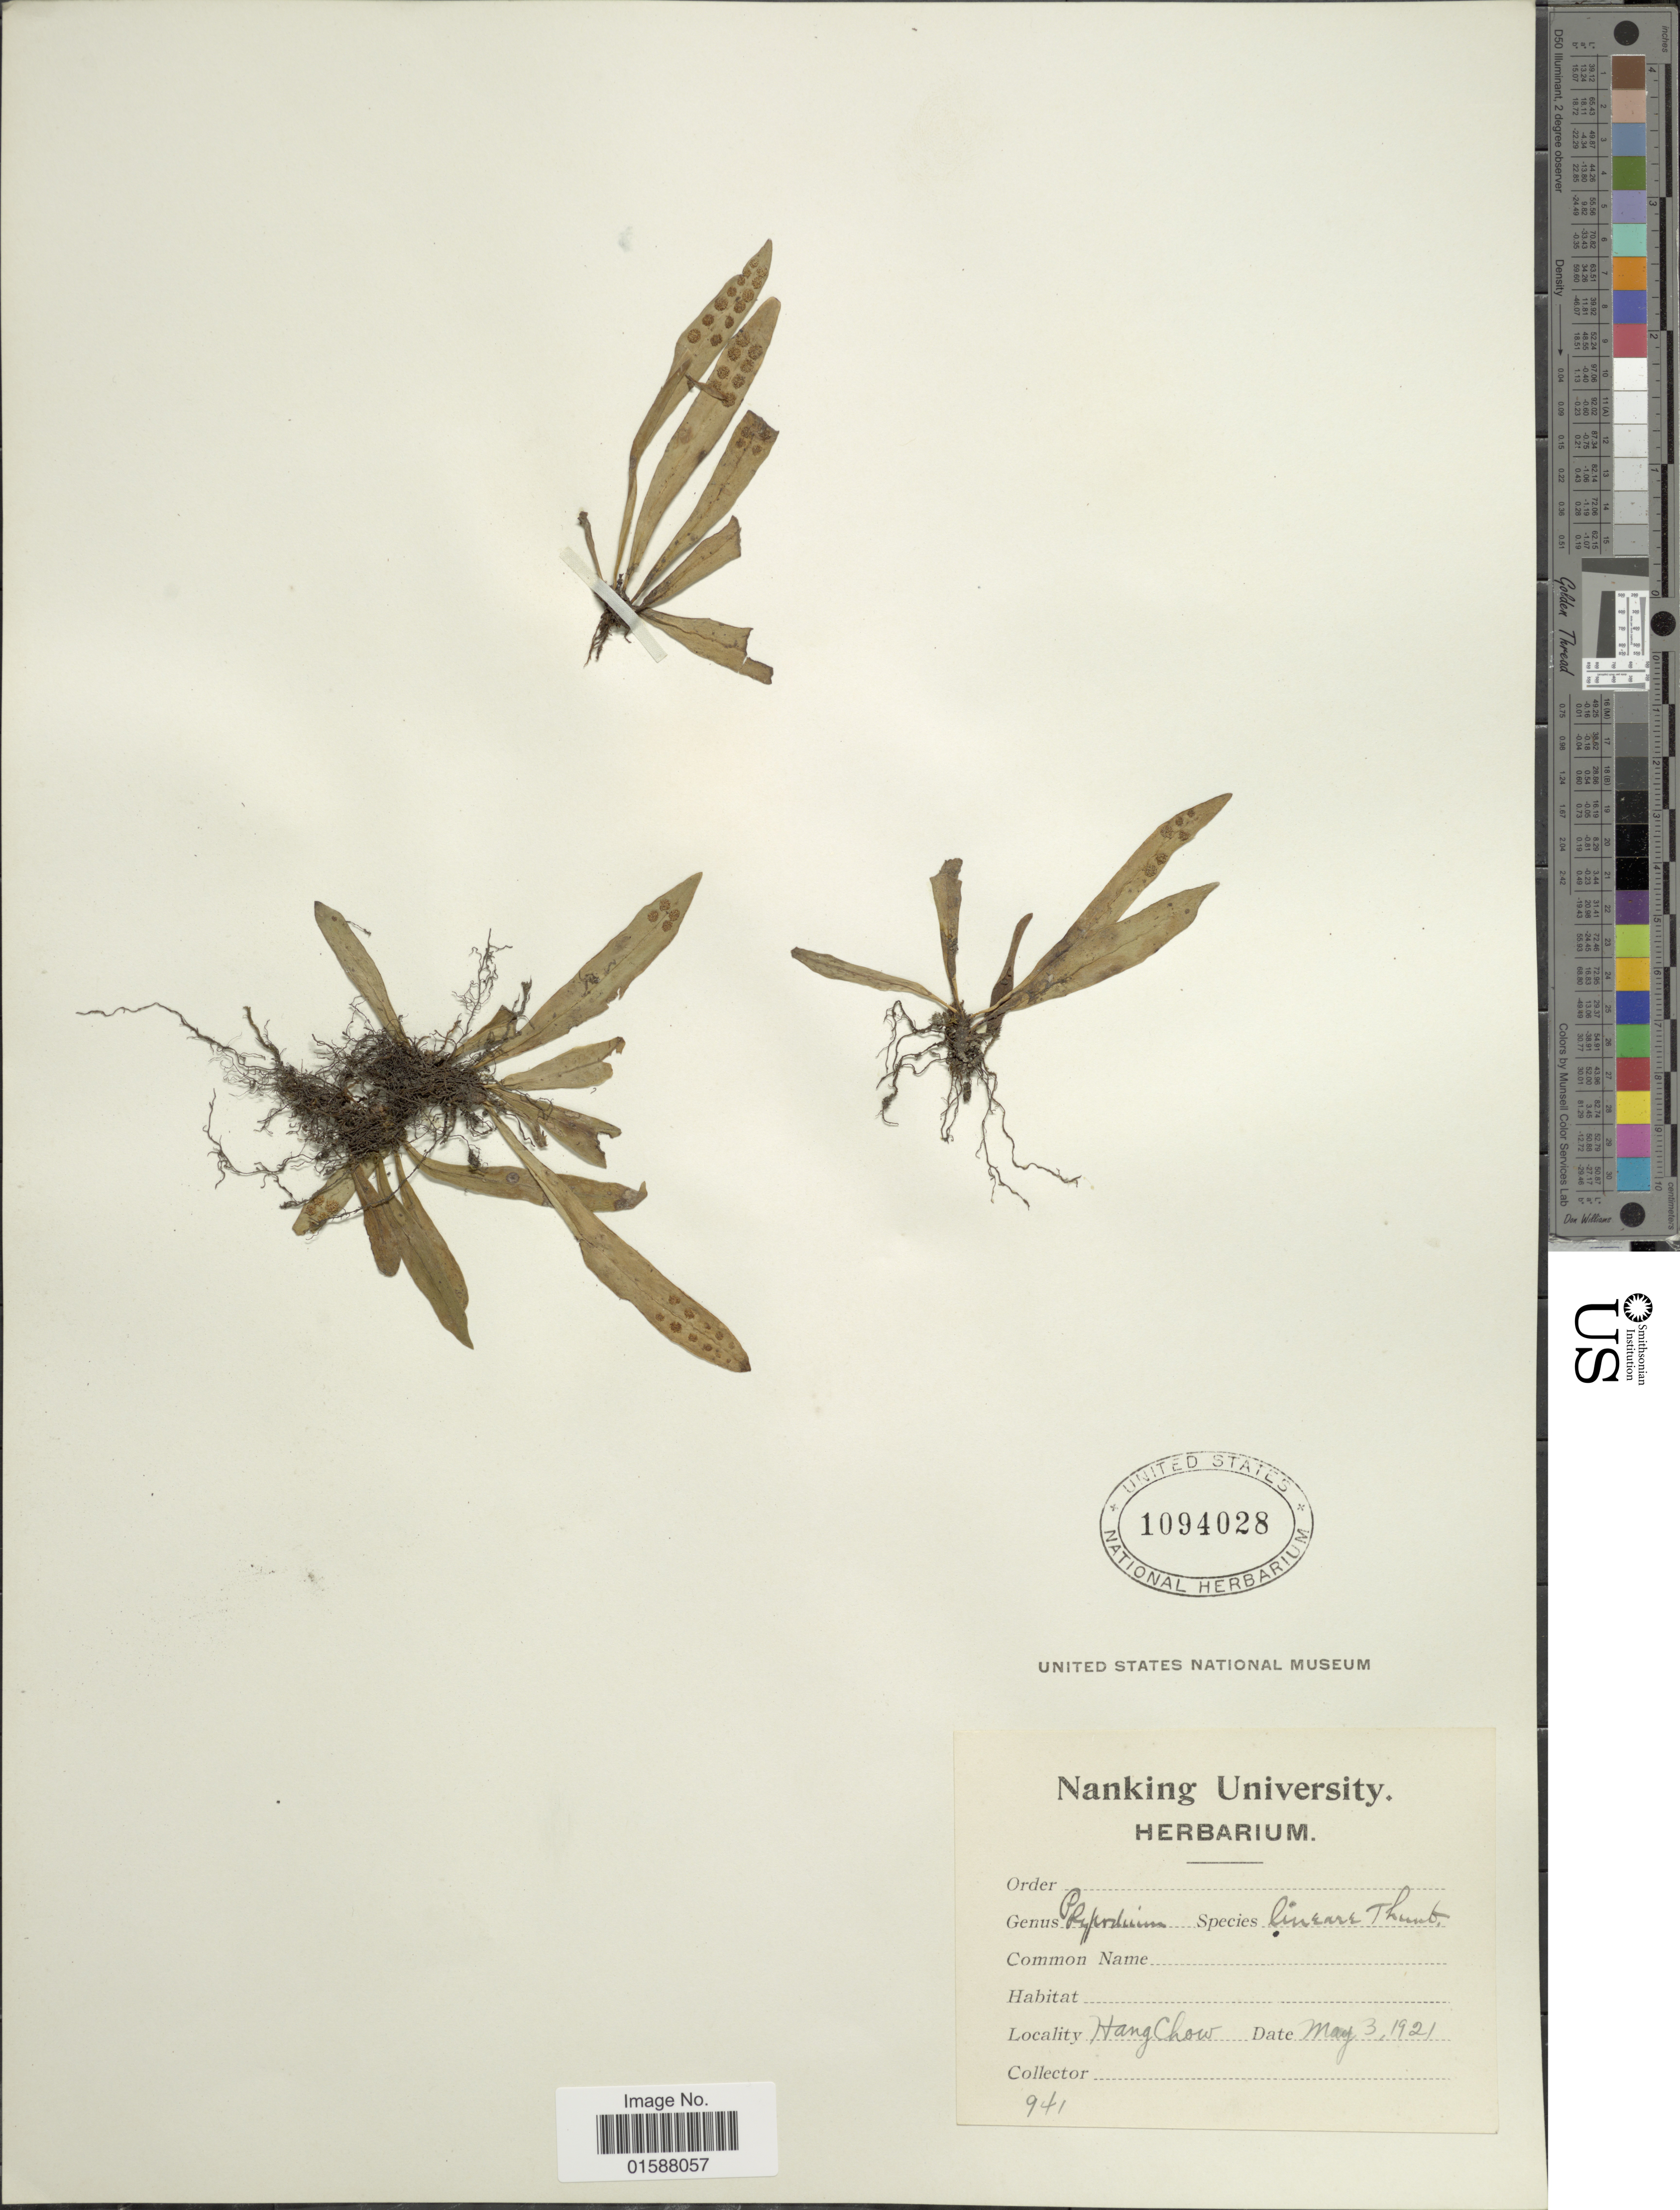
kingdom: Plantae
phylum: Tracheophyta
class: Polypodiopsida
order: Polypodiales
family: Polypodiaceae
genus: Lepisorus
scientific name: Lepisorus thunbergianus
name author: (Kaulf.) Ching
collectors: ex herb. University of Nanking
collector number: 941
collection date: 1921-05-03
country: China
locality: Hang Chow [interpreted]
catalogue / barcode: US 1094028